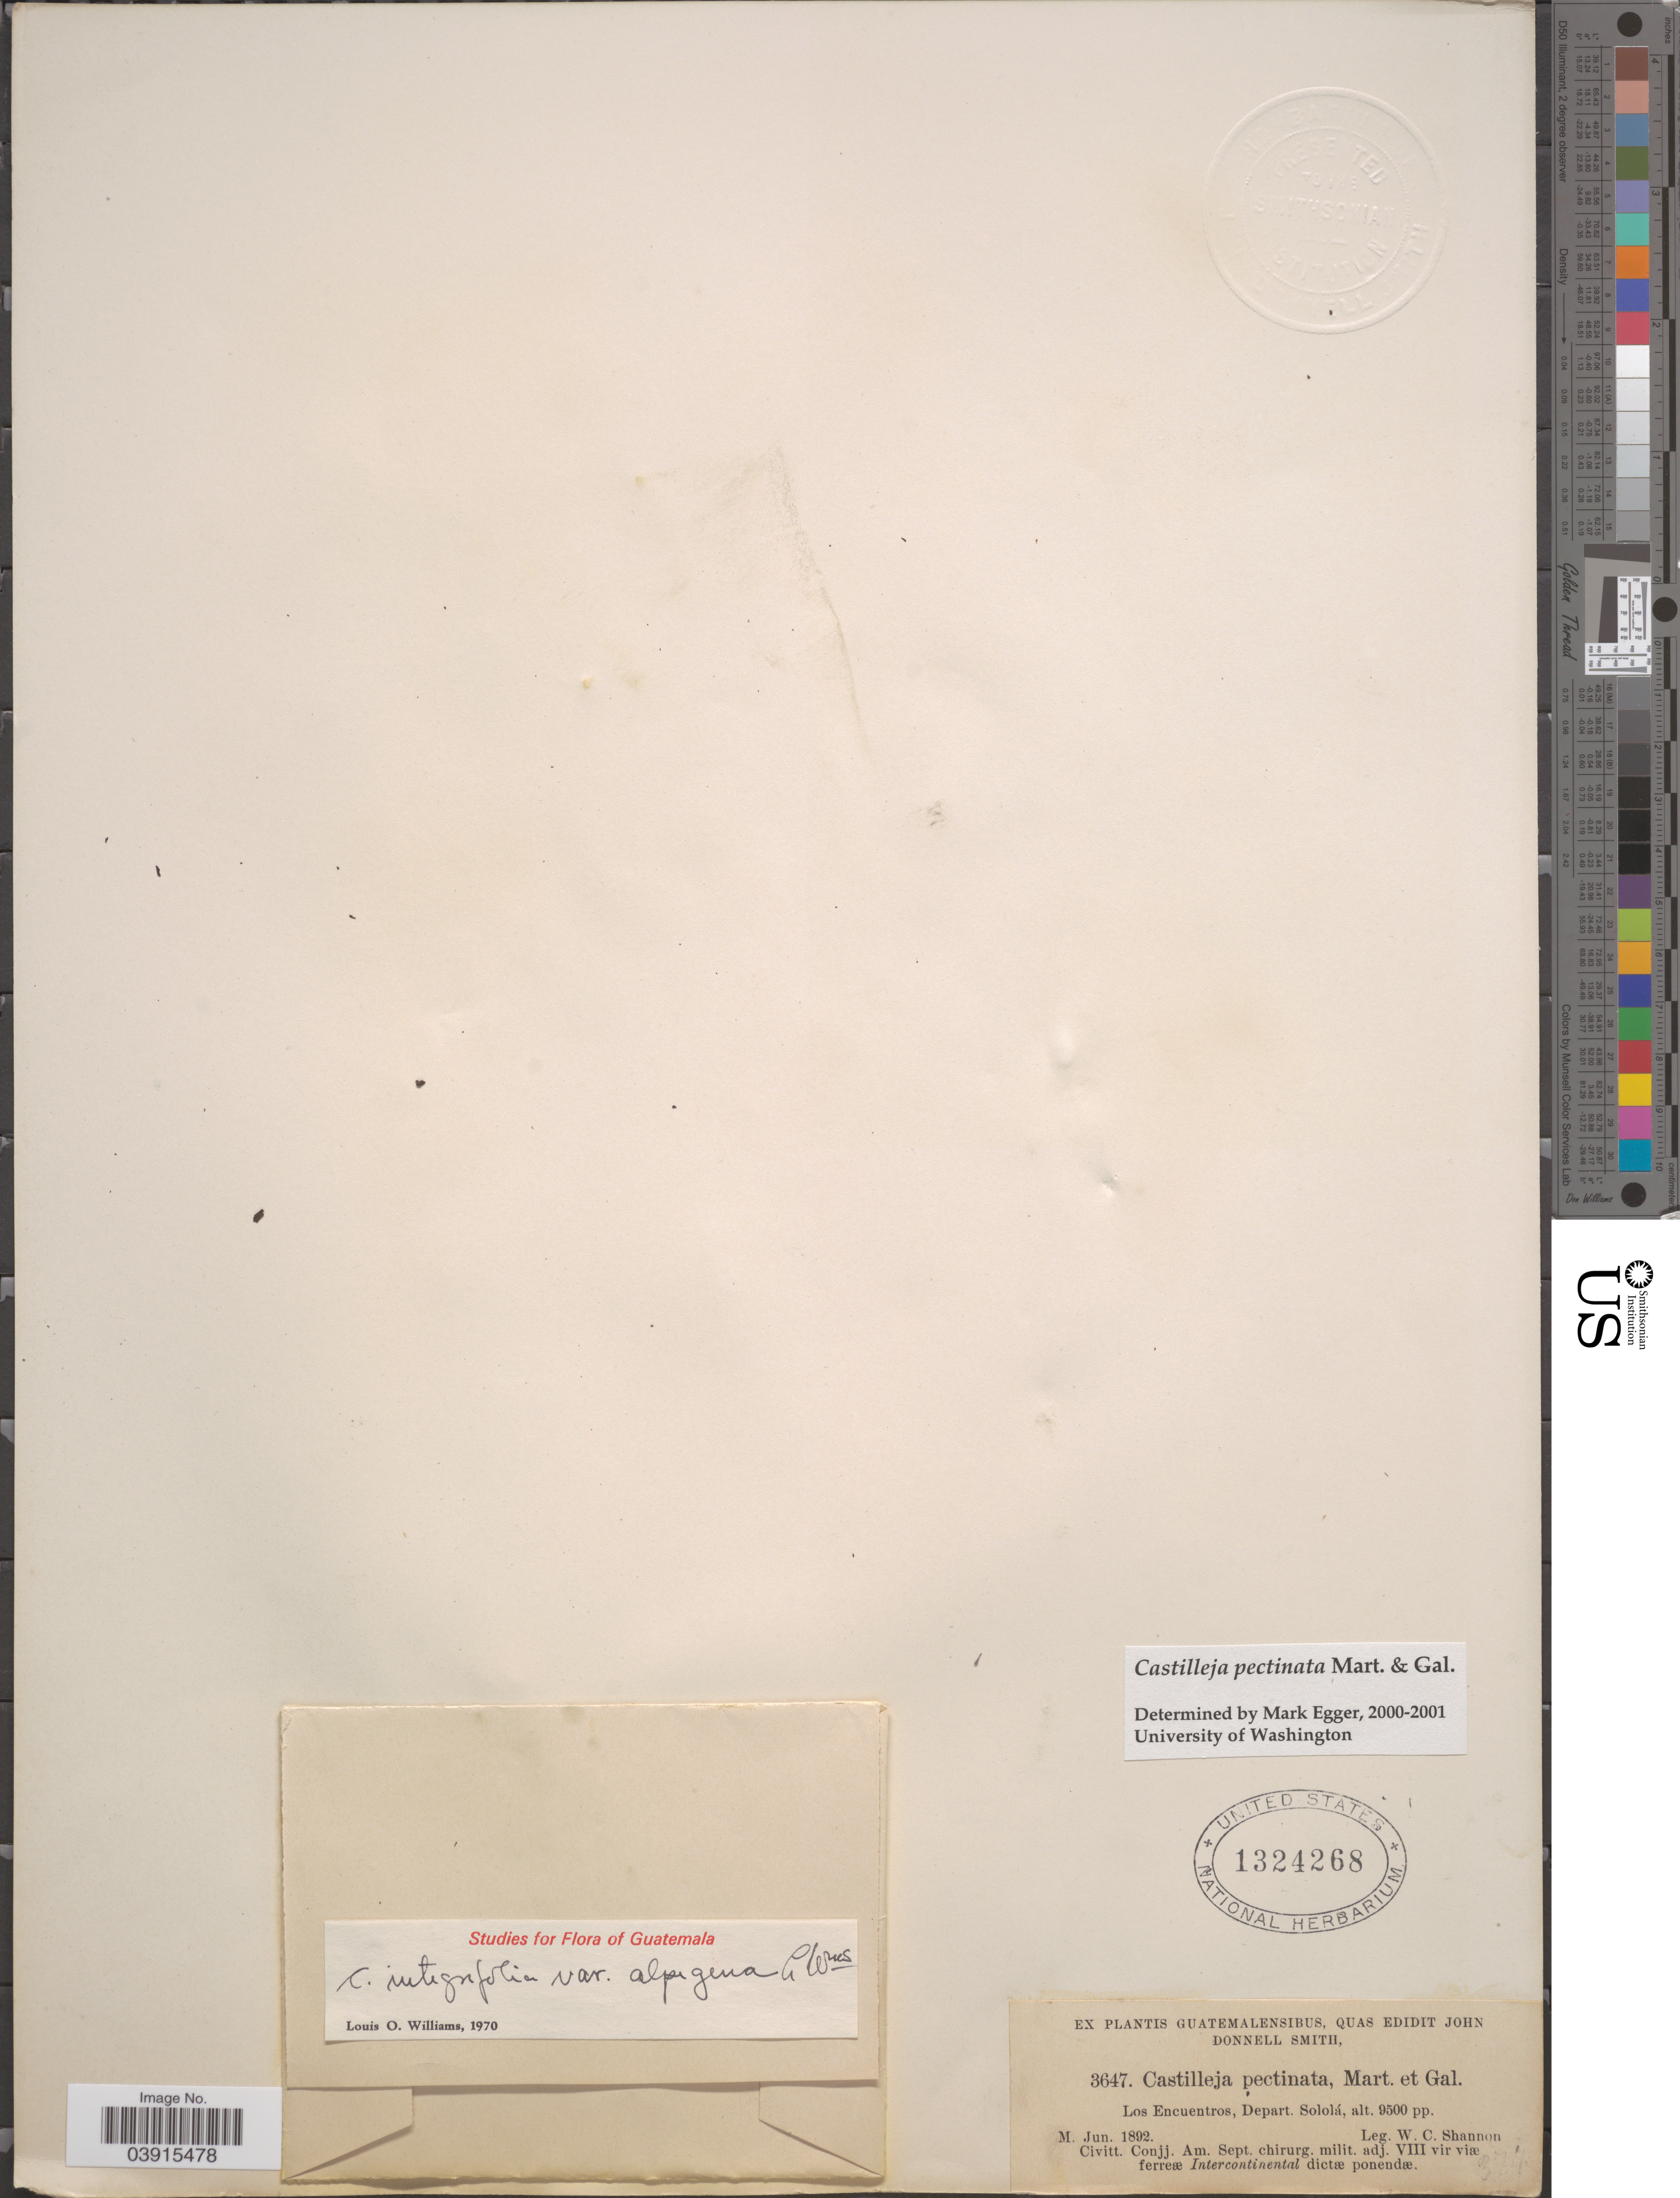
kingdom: Plantae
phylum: Tracheophyta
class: Magnoliopsida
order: Lamiales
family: Orobanchaceae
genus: Castilleja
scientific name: Castilleja pectinata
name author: M. Martens & Galeotti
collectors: W. C. Shannon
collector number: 3647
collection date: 1892-06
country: Guatemala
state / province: Solola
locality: Los Encuentros, Depart. Sololá.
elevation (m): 2896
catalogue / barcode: US 1324268